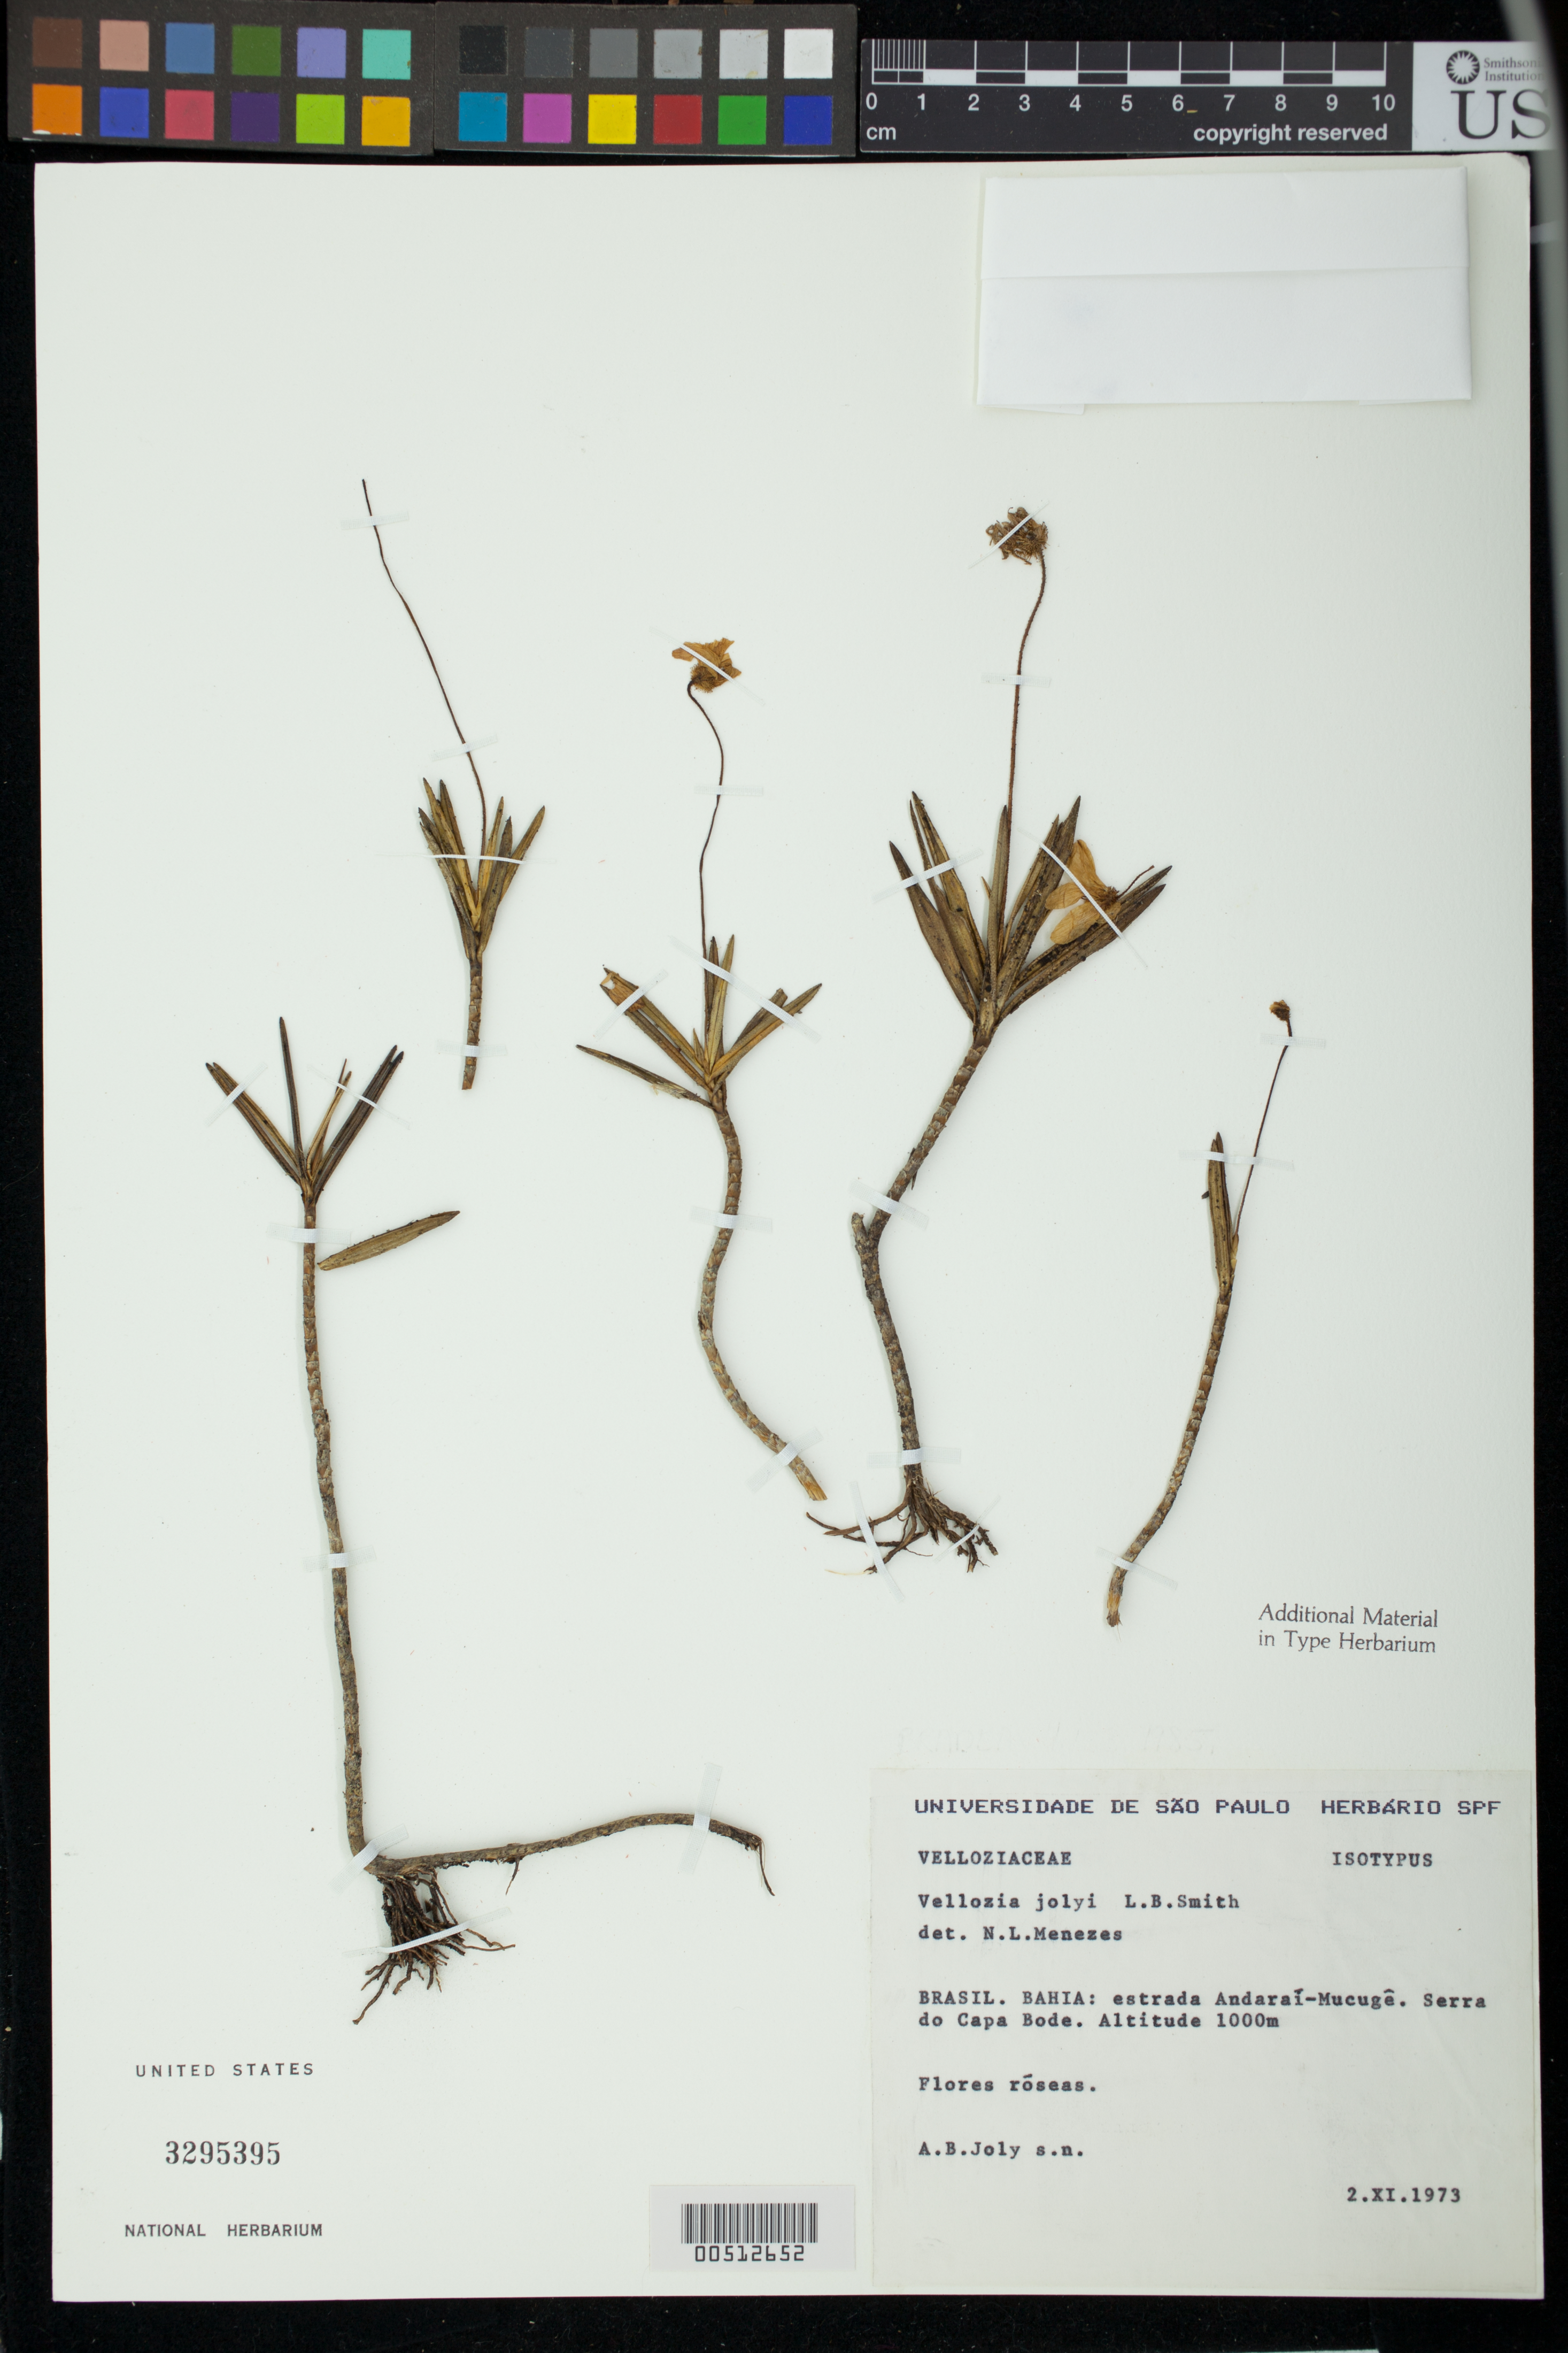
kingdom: Plantae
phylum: Tracheophyta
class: Liliopsida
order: Pandanales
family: Velloziaceae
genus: Vellozia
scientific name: Vellozia jolyi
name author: L.B. Sm.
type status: Isotype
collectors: A. Joly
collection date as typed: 2. XI. 1973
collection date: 1973-11-02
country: Brazil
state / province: Bahia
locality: Bahia: estrada Andaraí - Mucugê. Serra do Capa Bode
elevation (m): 1000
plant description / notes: Type citation vague in protologue, "Typus: Estado do Bahia. Sem lugar exato, Joly. Holotipo SP." 2 sheets identified as isotypes at US differ slightly in label data and one (or both) may not be isotypes.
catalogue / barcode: US 3295395